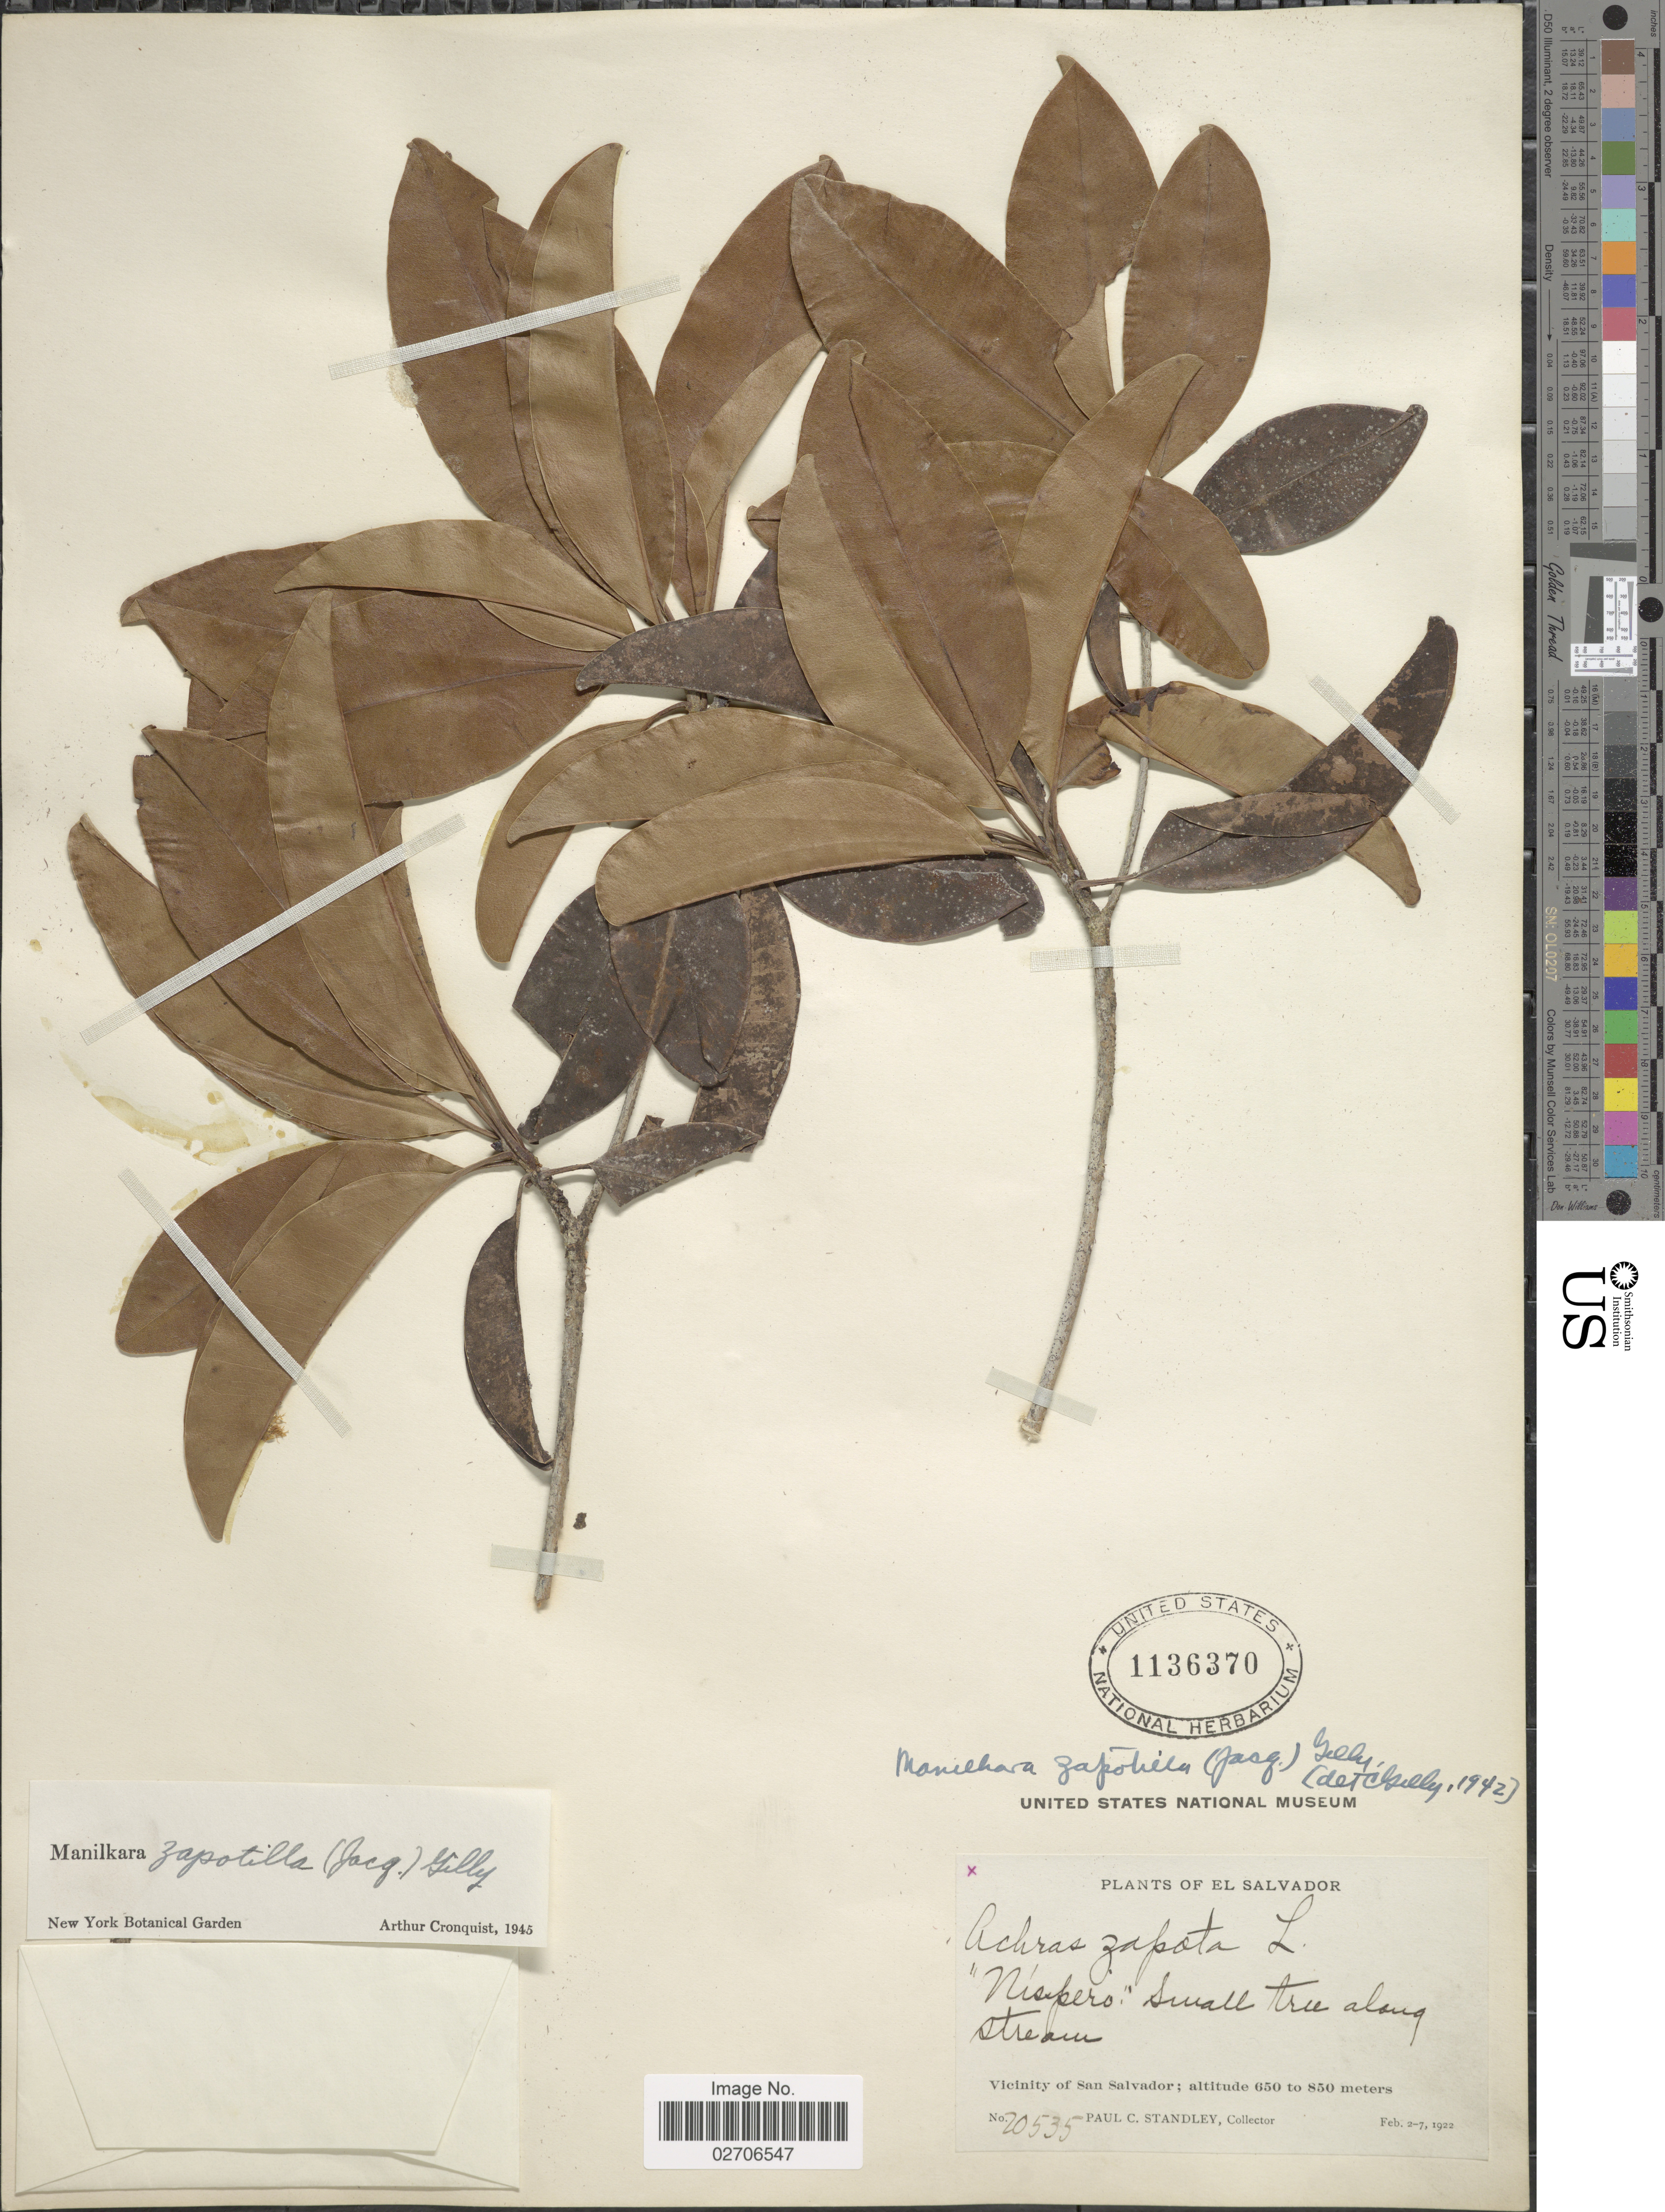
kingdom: Plantae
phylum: Tracheophyta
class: Magnoliopsida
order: Ericales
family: Sapotaceae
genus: Manilkara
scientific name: Manilkara zapota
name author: (L.) P. Royen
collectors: P. C. Standley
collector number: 20535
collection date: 1922-02-02/1922-02-07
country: El Salvador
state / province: San Salvador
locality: Vicinity of San Salvador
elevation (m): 650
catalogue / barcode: US 1136370